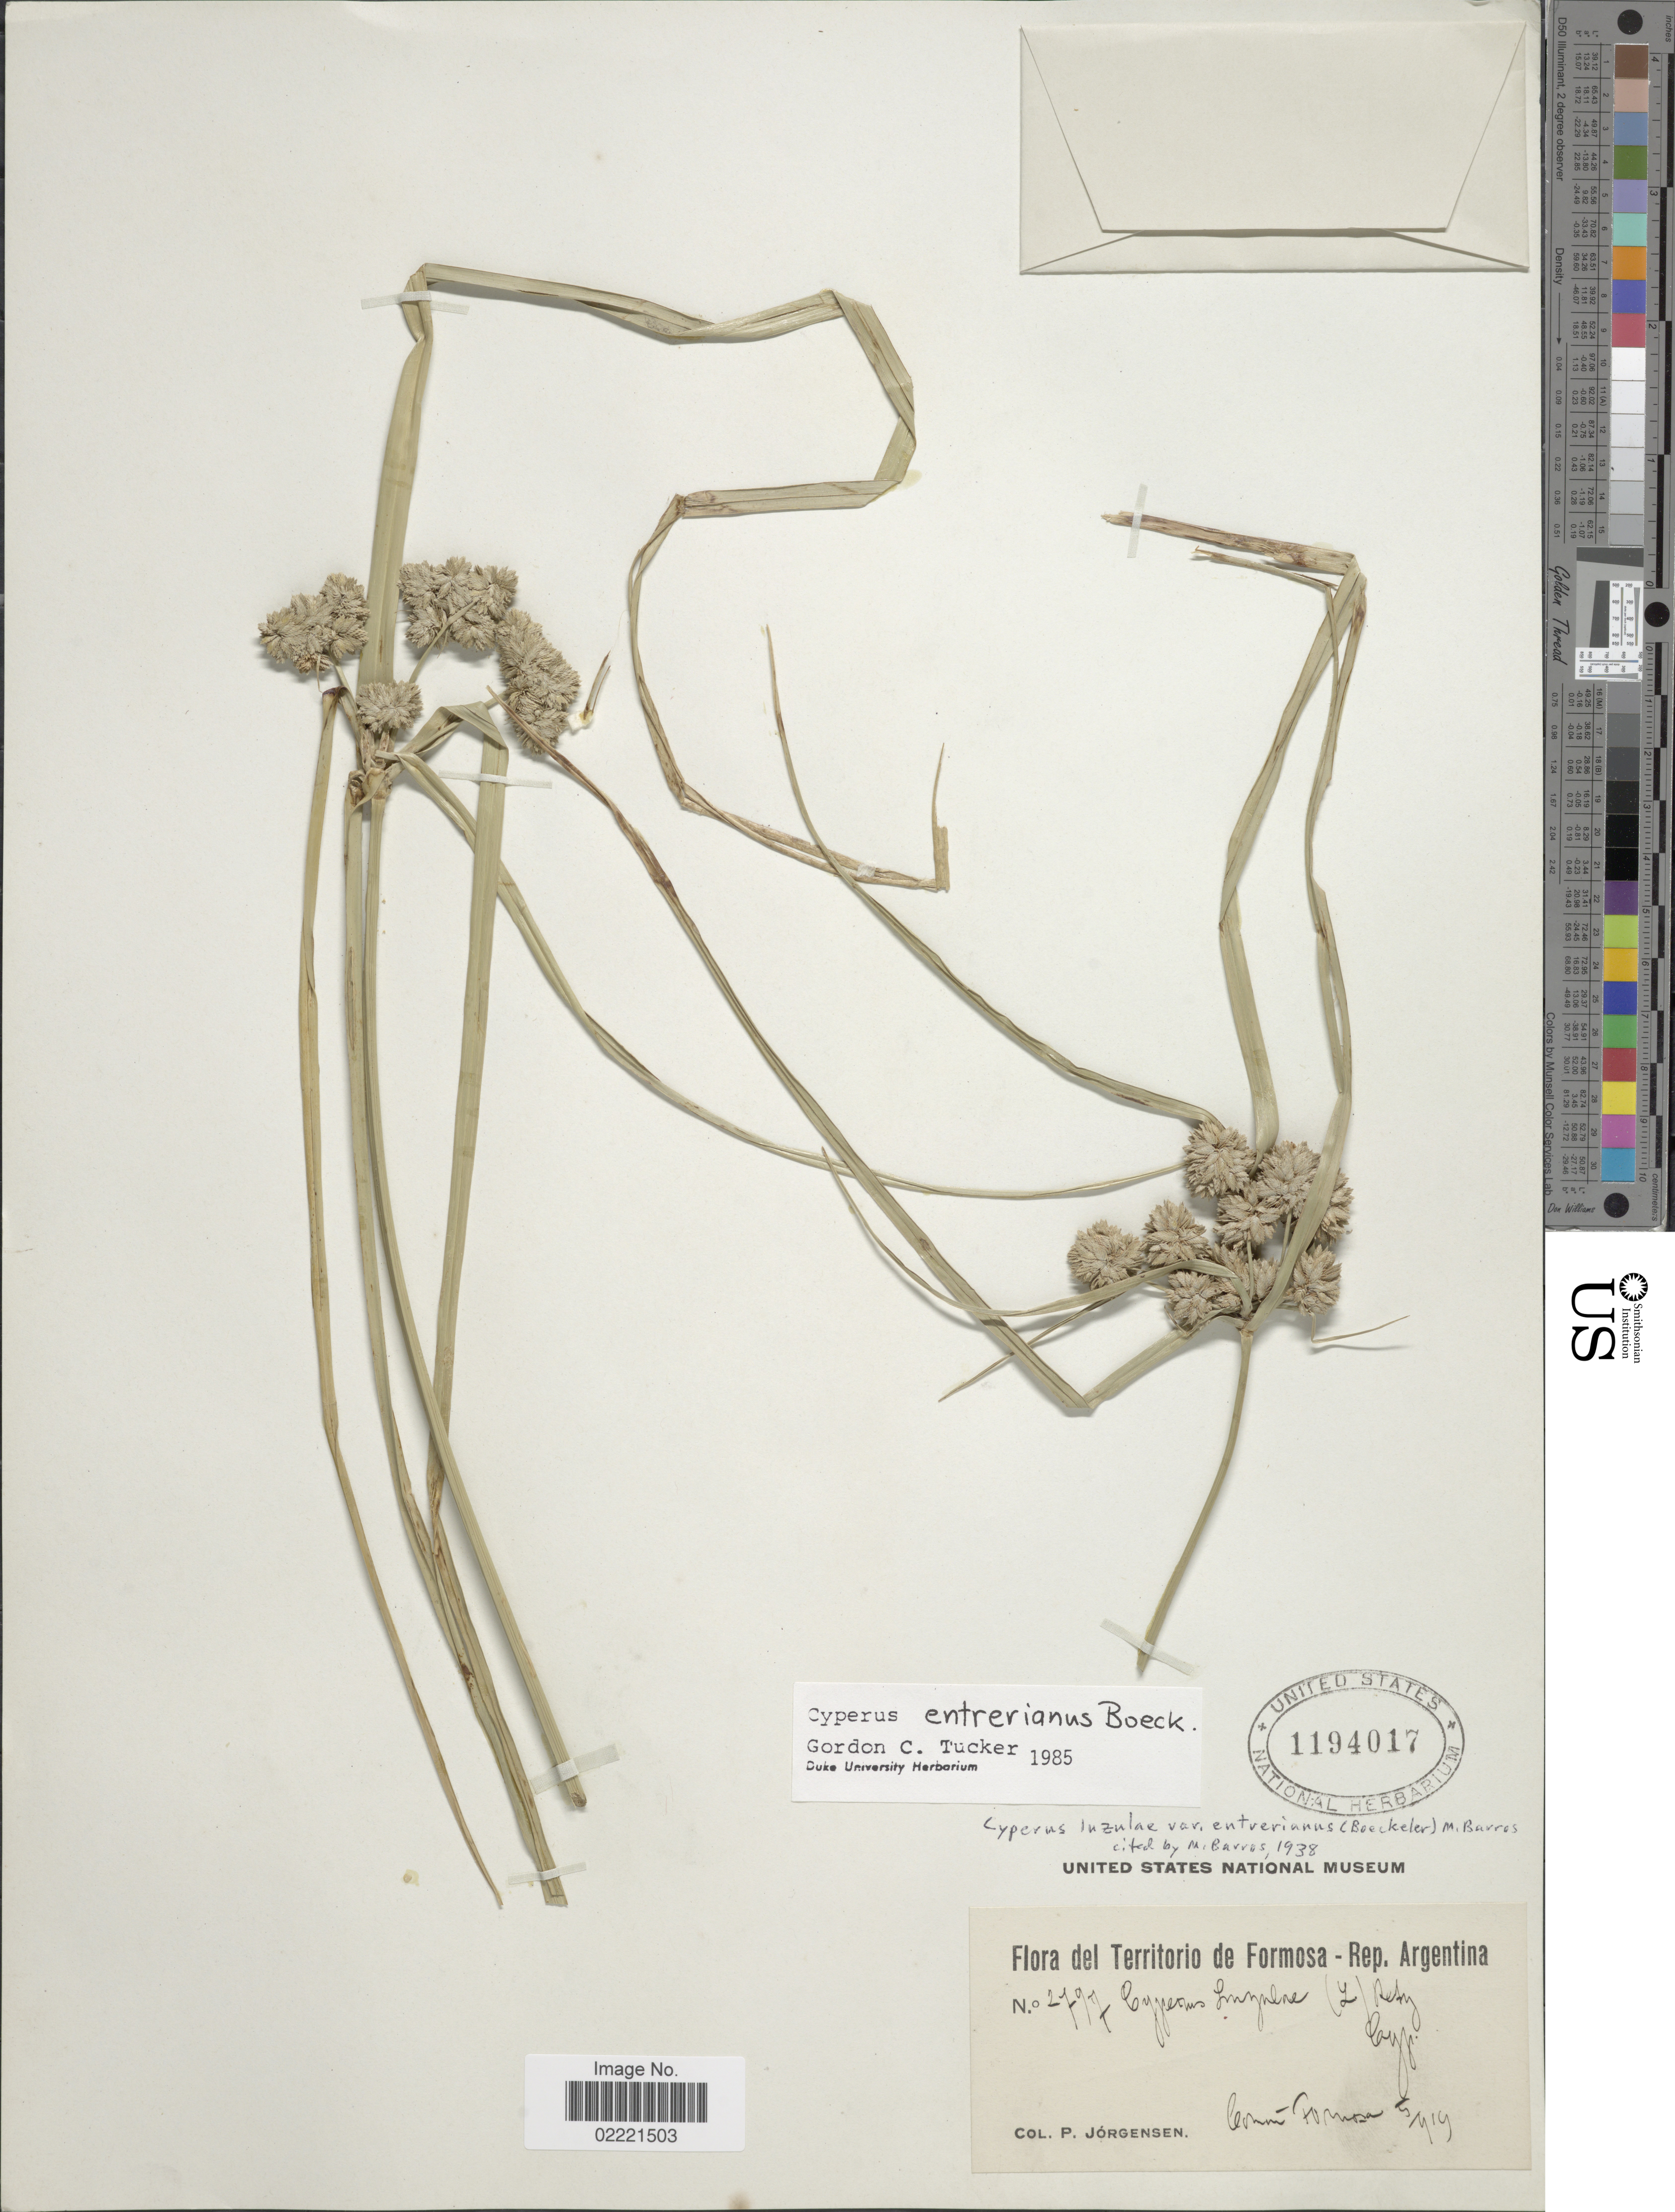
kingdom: Plantae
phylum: Tracheophyta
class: Liliopsida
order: Poales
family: Cyperaceae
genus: Cyperus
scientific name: Cyperus entrerianus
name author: Boeckeler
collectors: P. Jörgensen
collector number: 2797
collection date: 1919-05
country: Argentina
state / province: Formosa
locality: Del Territorio de Formosa, Rep. Argentina, Comun Formosa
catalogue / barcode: US 1194017